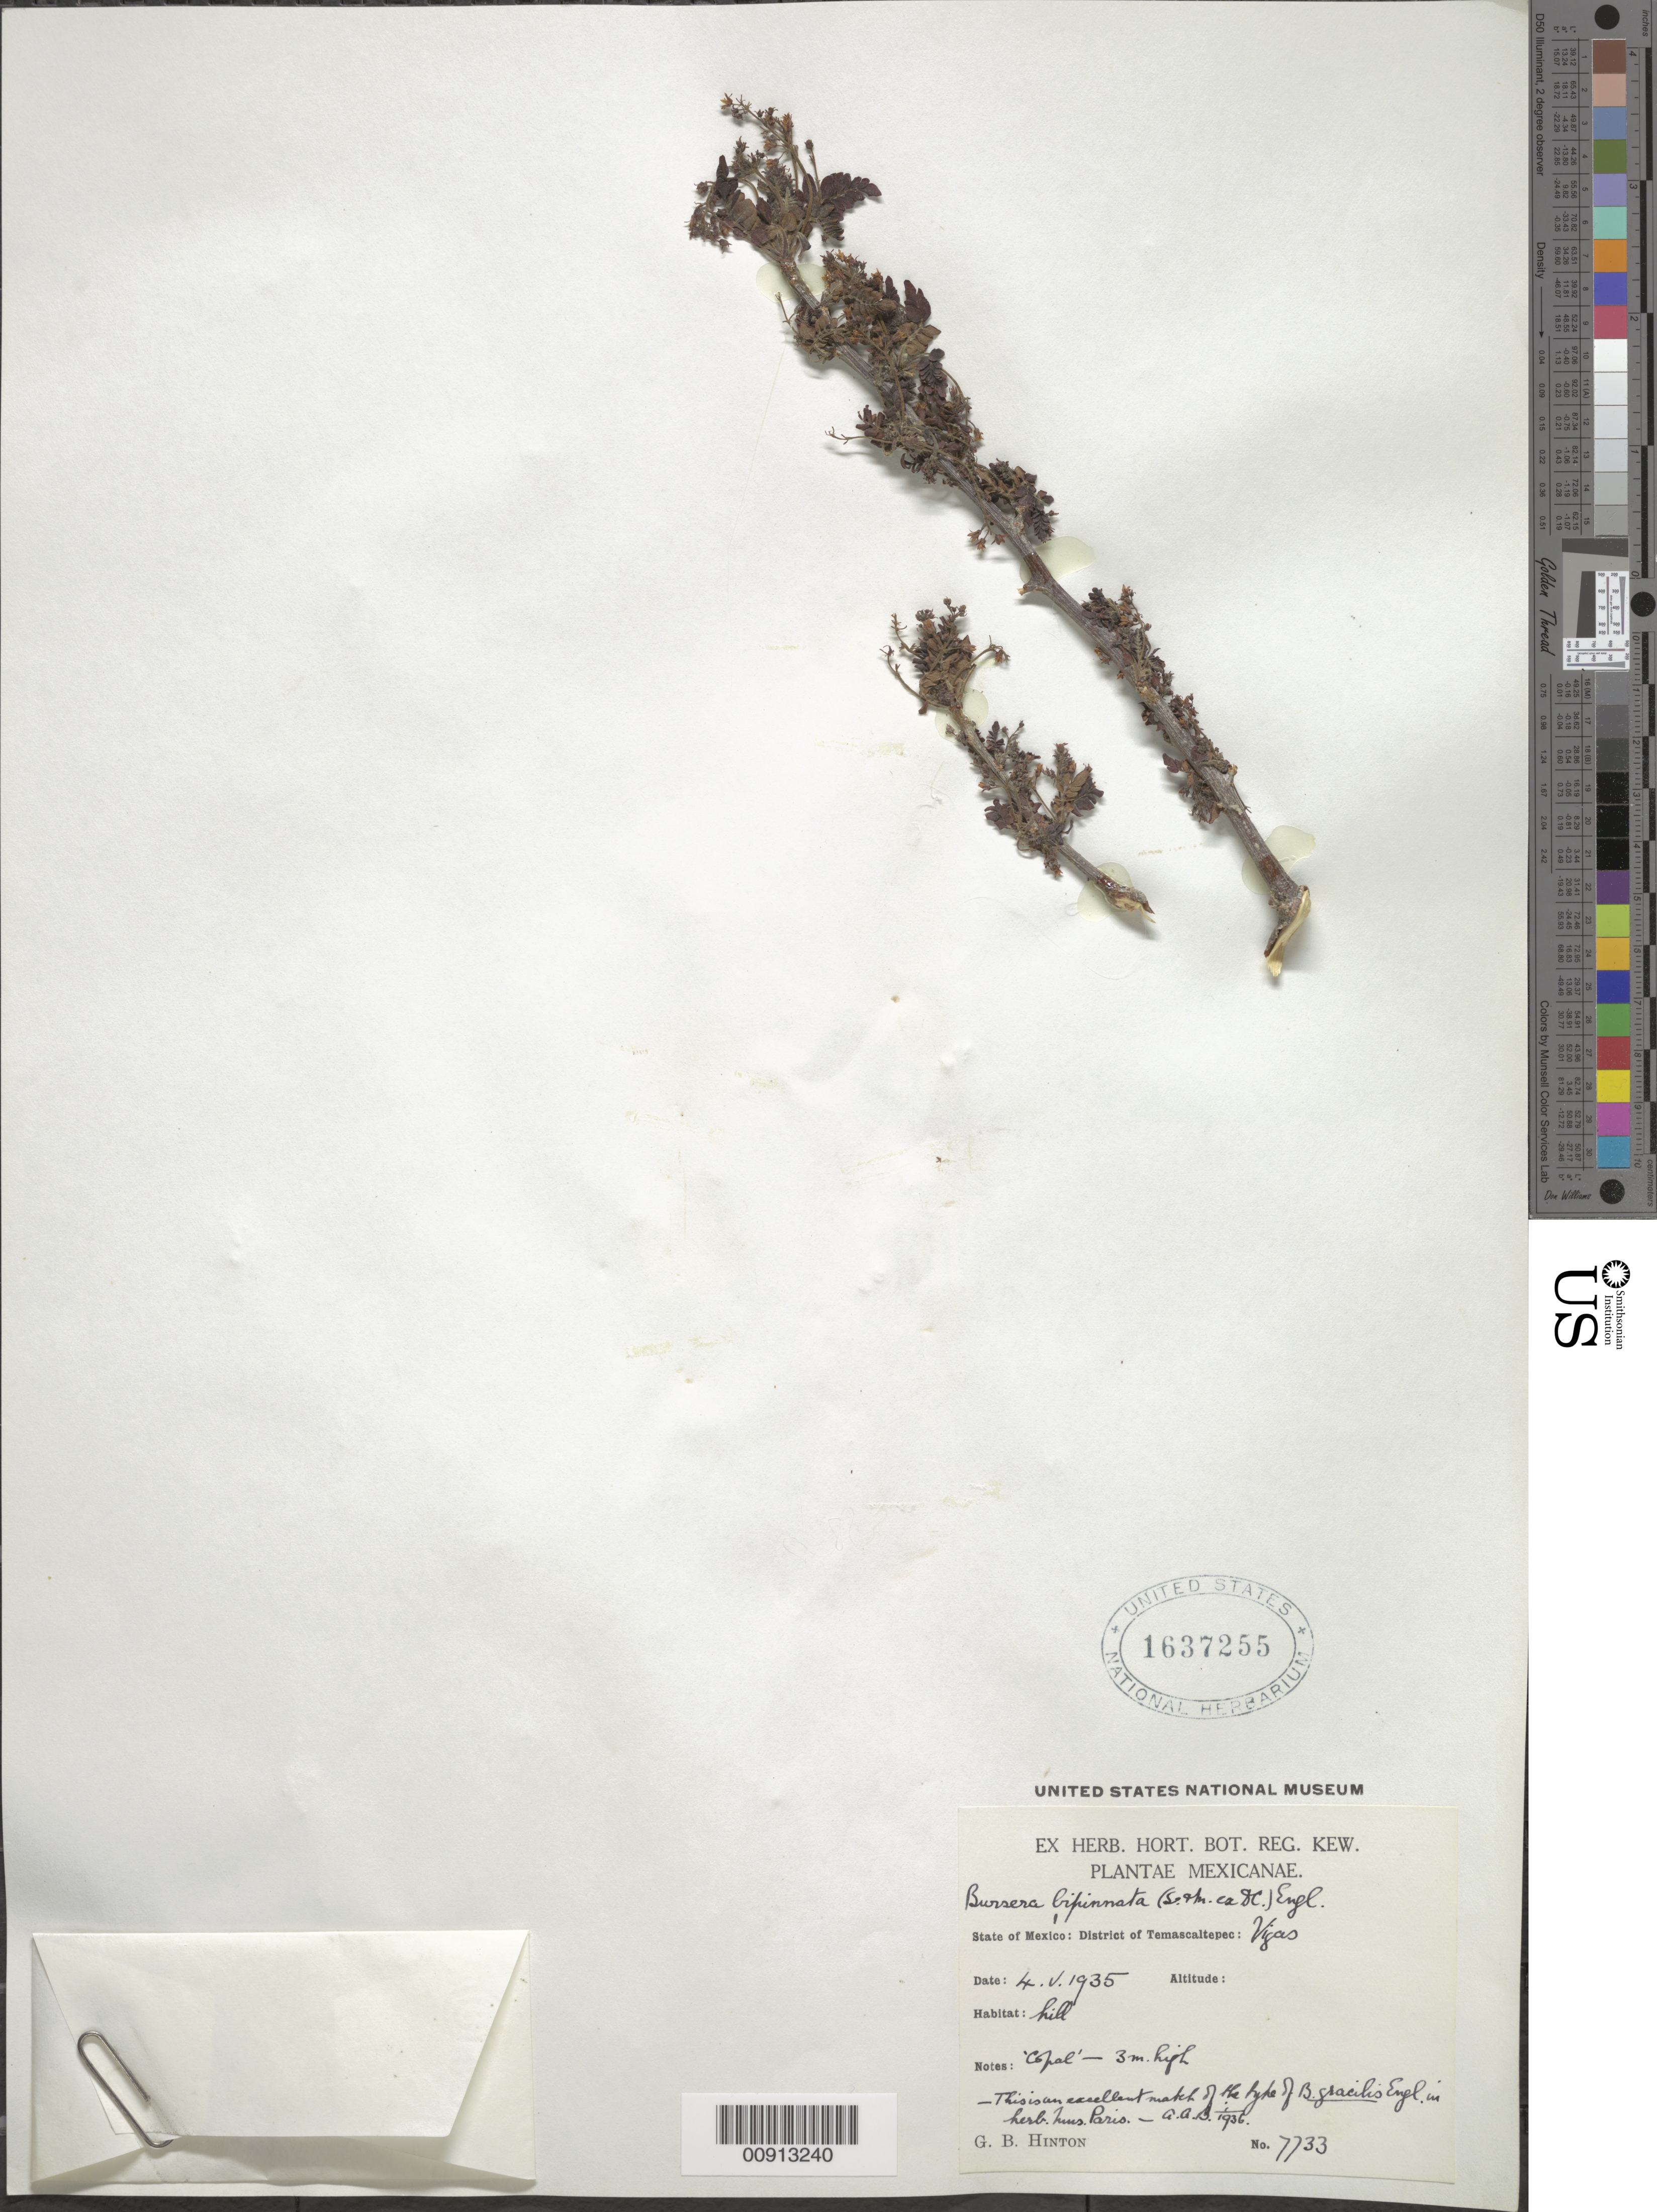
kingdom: Plantae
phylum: Tracheophyta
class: Magnoliopsida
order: Sapindales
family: Burseraceae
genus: Bursera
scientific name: Bursera bipinnata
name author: Engl.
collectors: G. B. Hinton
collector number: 7733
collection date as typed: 04 May 1935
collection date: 1935-05-04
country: Mexico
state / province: México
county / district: Temascaltepec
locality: State of Mexico: District of Temascaltepec: Vigas.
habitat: Hill.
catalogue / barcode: US 1637255